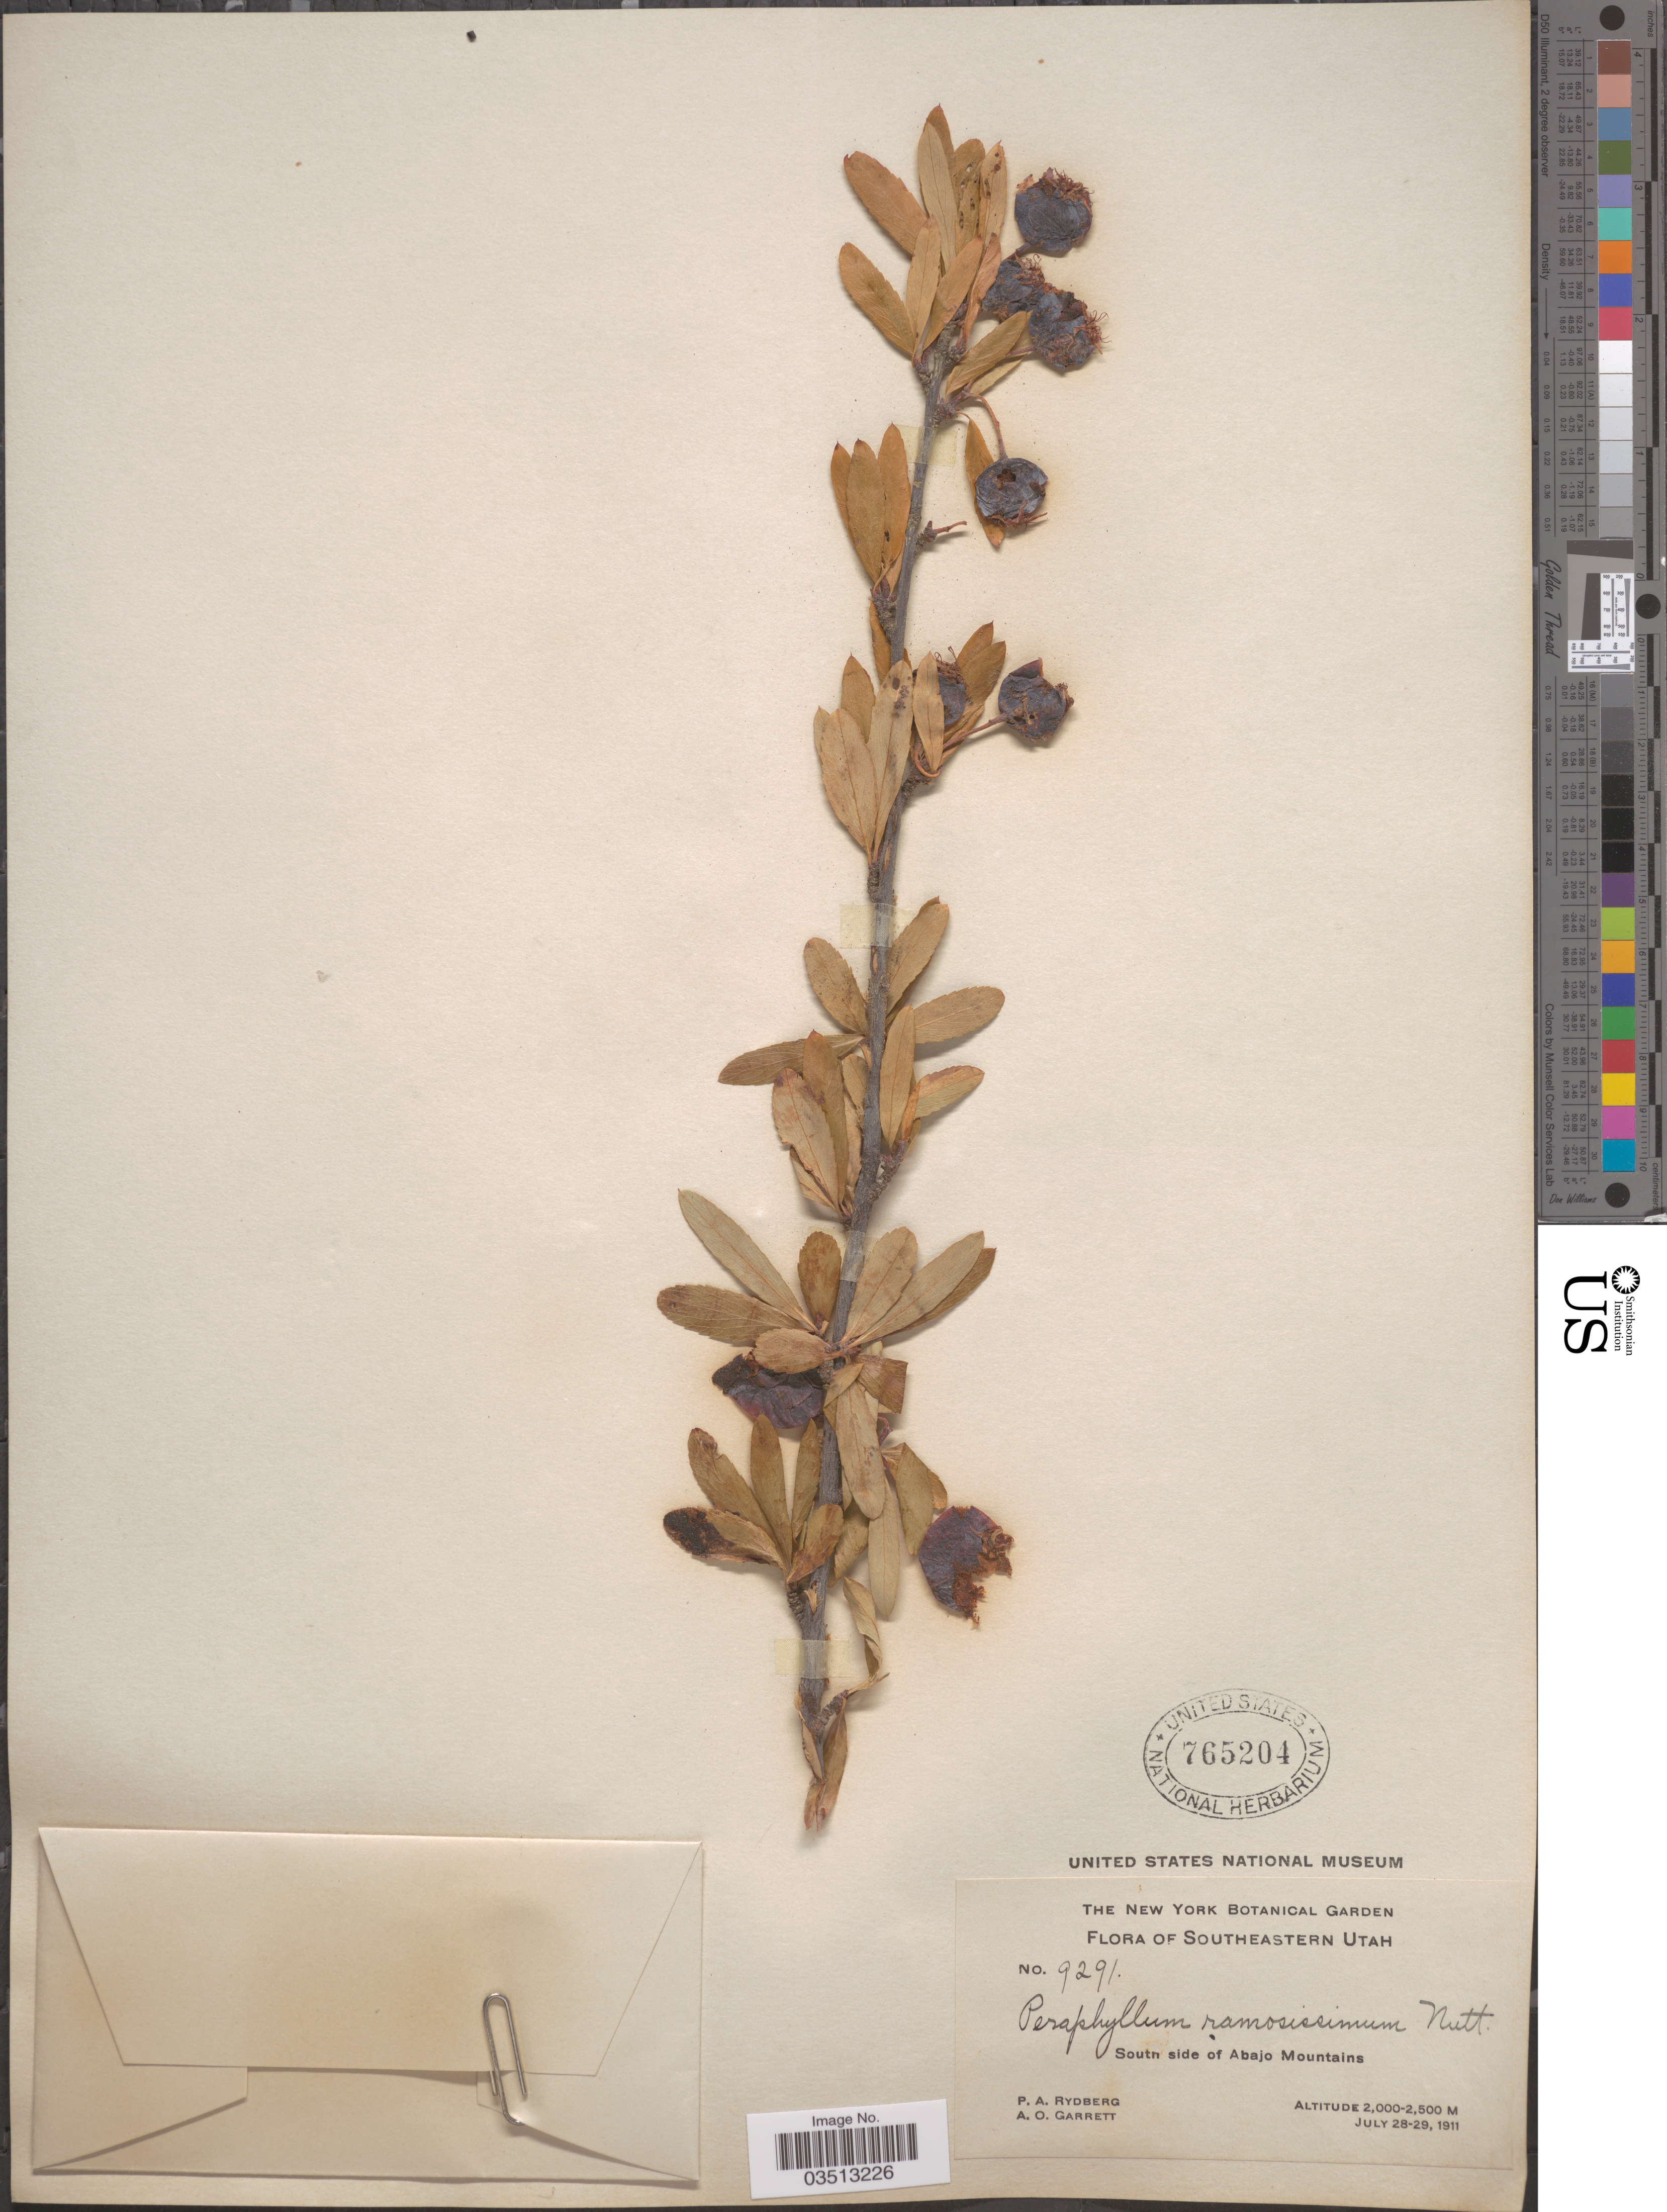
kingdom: Plantae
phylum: Tracheophyta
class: Magnoliopsida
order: Rosales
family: Rosaceae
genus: Peraphyllum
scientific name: Peraphyllum ramosissimum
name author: Nutt.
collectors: P. A. Rydberg & A. O. Garrett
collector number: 9291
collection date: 1911-07-28/1911-07-29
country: United States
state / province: Utah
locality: Southeastern Utah. South side of Abajo Mountains.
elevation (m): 2000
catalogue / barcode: US 765204